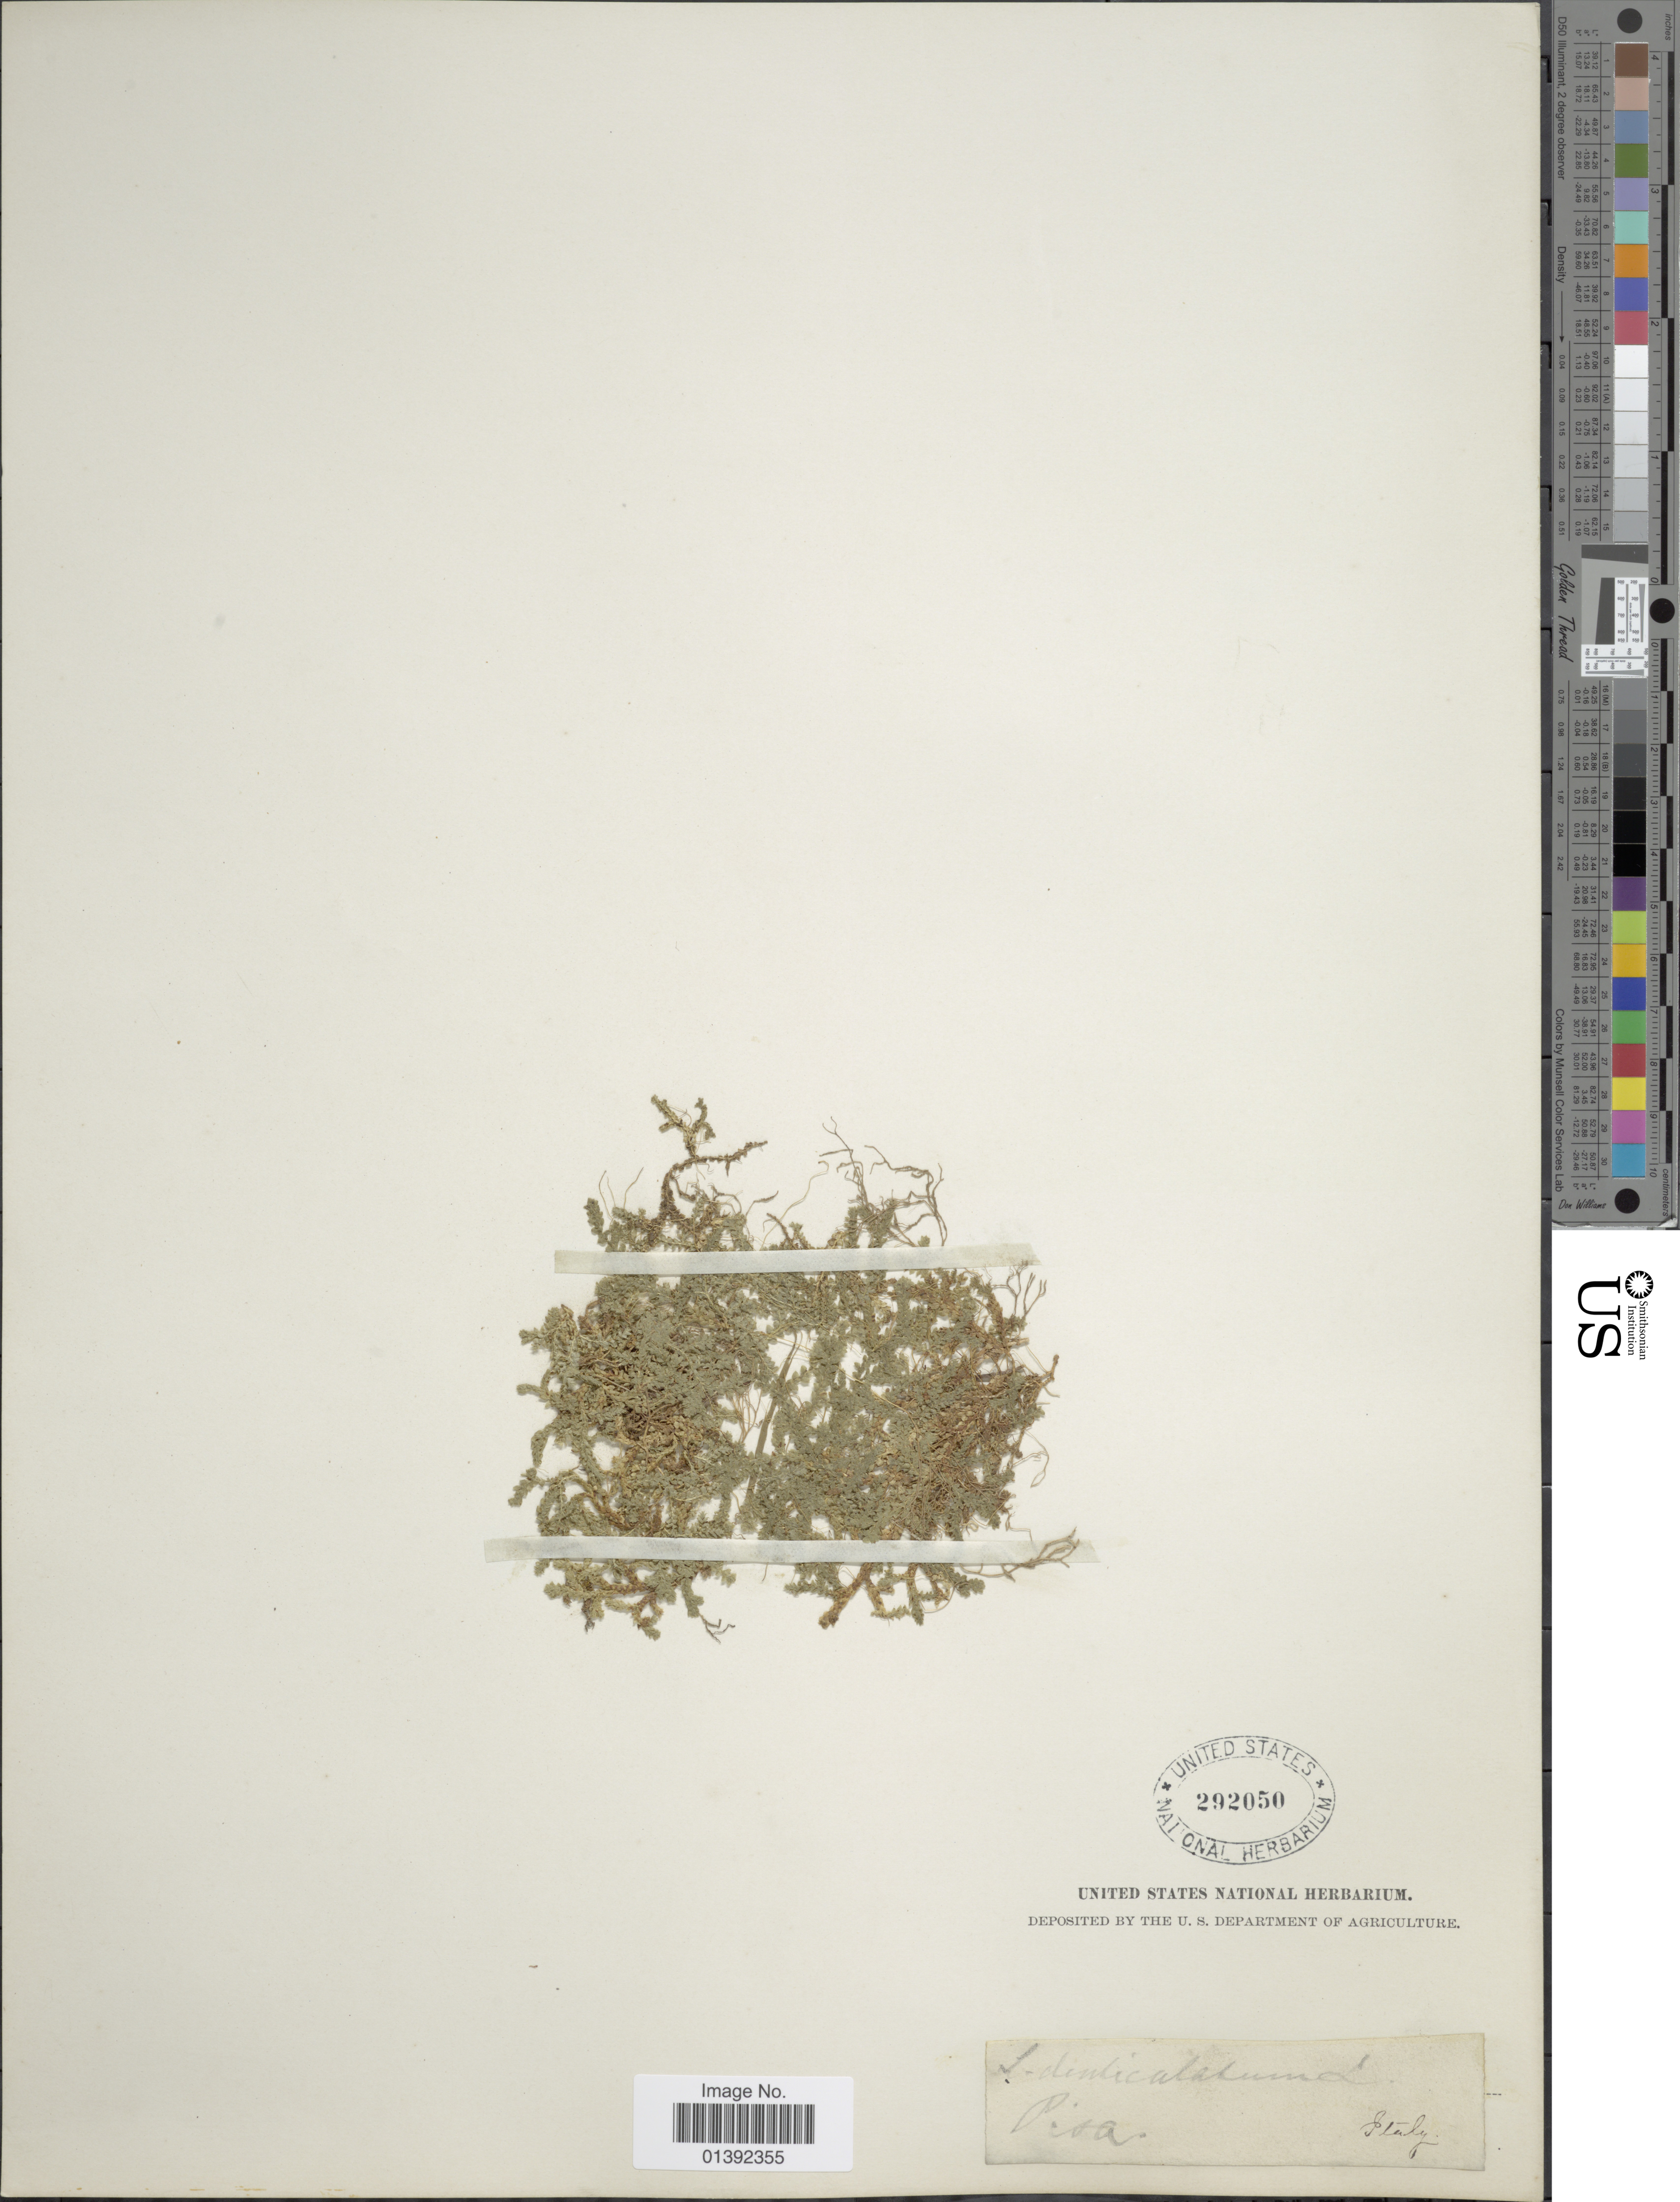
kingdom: Plantae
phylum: Tracheophyta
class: Lycopodiopsida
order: Selaginellales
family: Selaginellaceae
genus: Selaginella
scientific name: Selaginella denticulata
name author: (L.) Spring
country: Italy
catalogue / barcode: US 292050